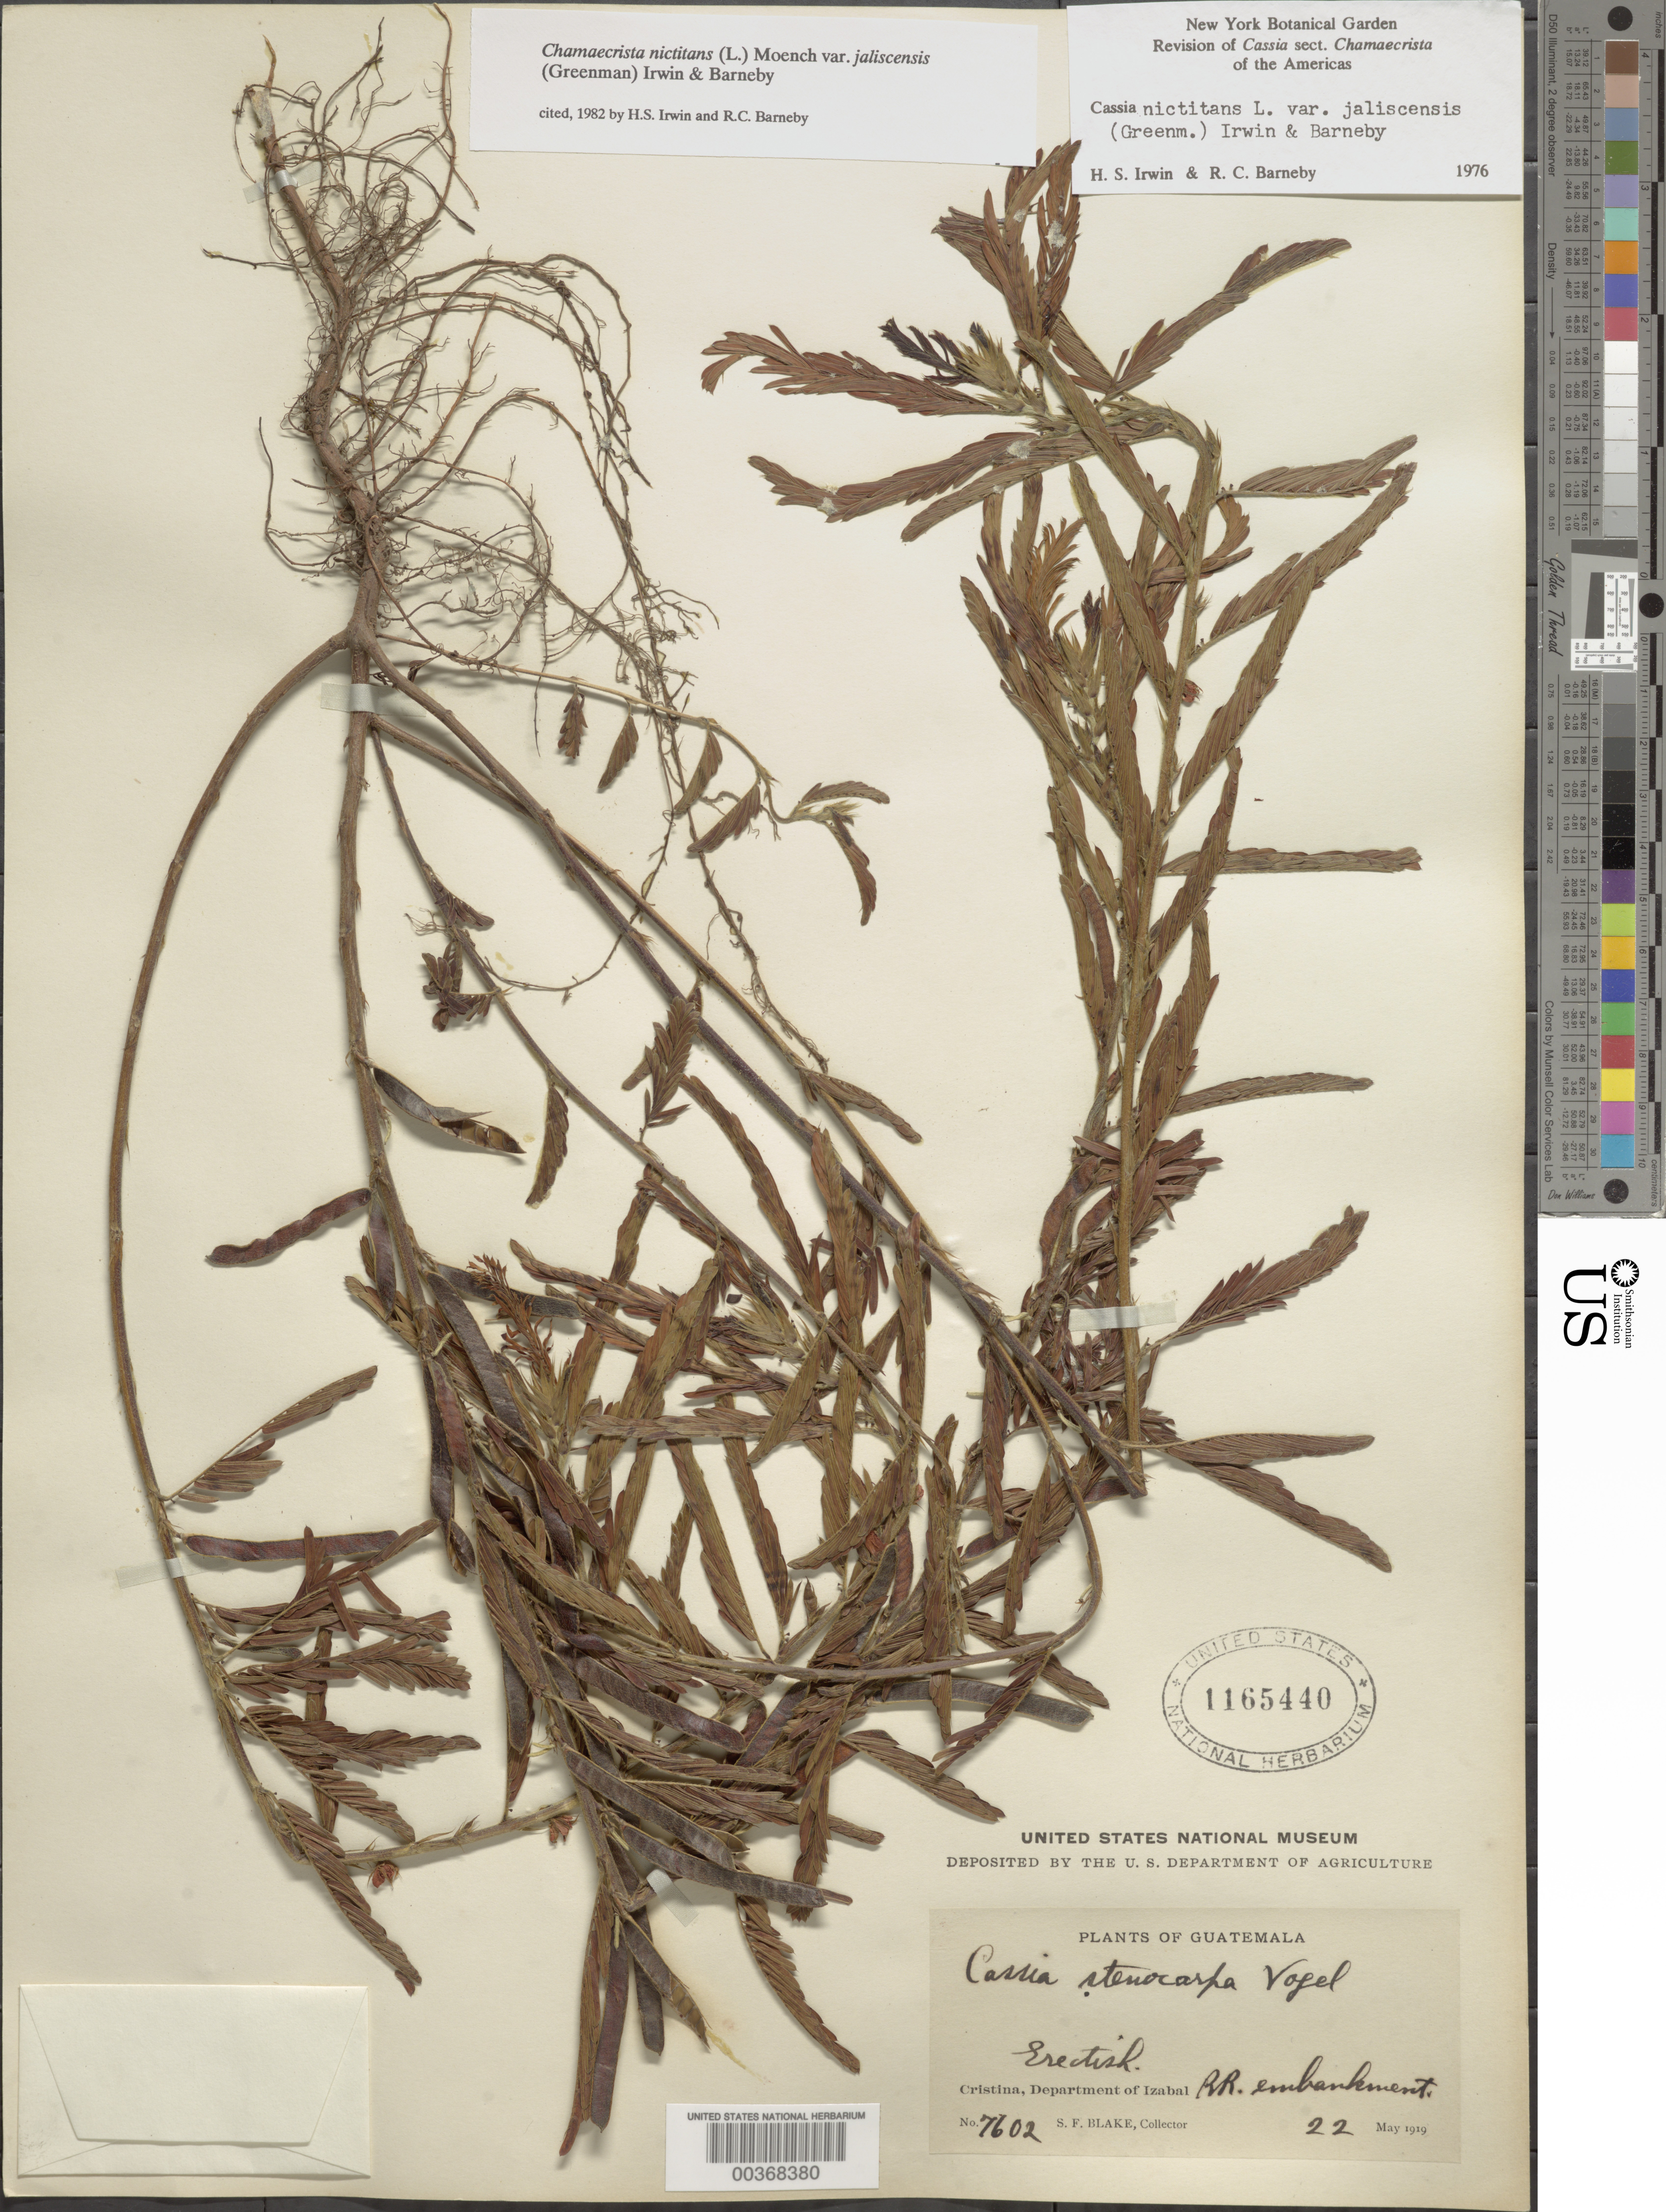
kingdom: Plantae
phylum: Tracheophyta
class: Magnoliopsida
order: Fabales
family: Fabaceae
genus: Chamaecrista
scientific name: Chamaecrista nictitans var. jaliscensis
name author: (Greenm.) H.S. Irwin & Barneby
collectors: S. Blake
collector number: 7602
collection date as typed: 22 May 1919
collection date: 1919-05-22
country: Guatemala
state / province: Izabal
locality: Cristina; R.R. embankment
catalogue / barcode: US 1165440